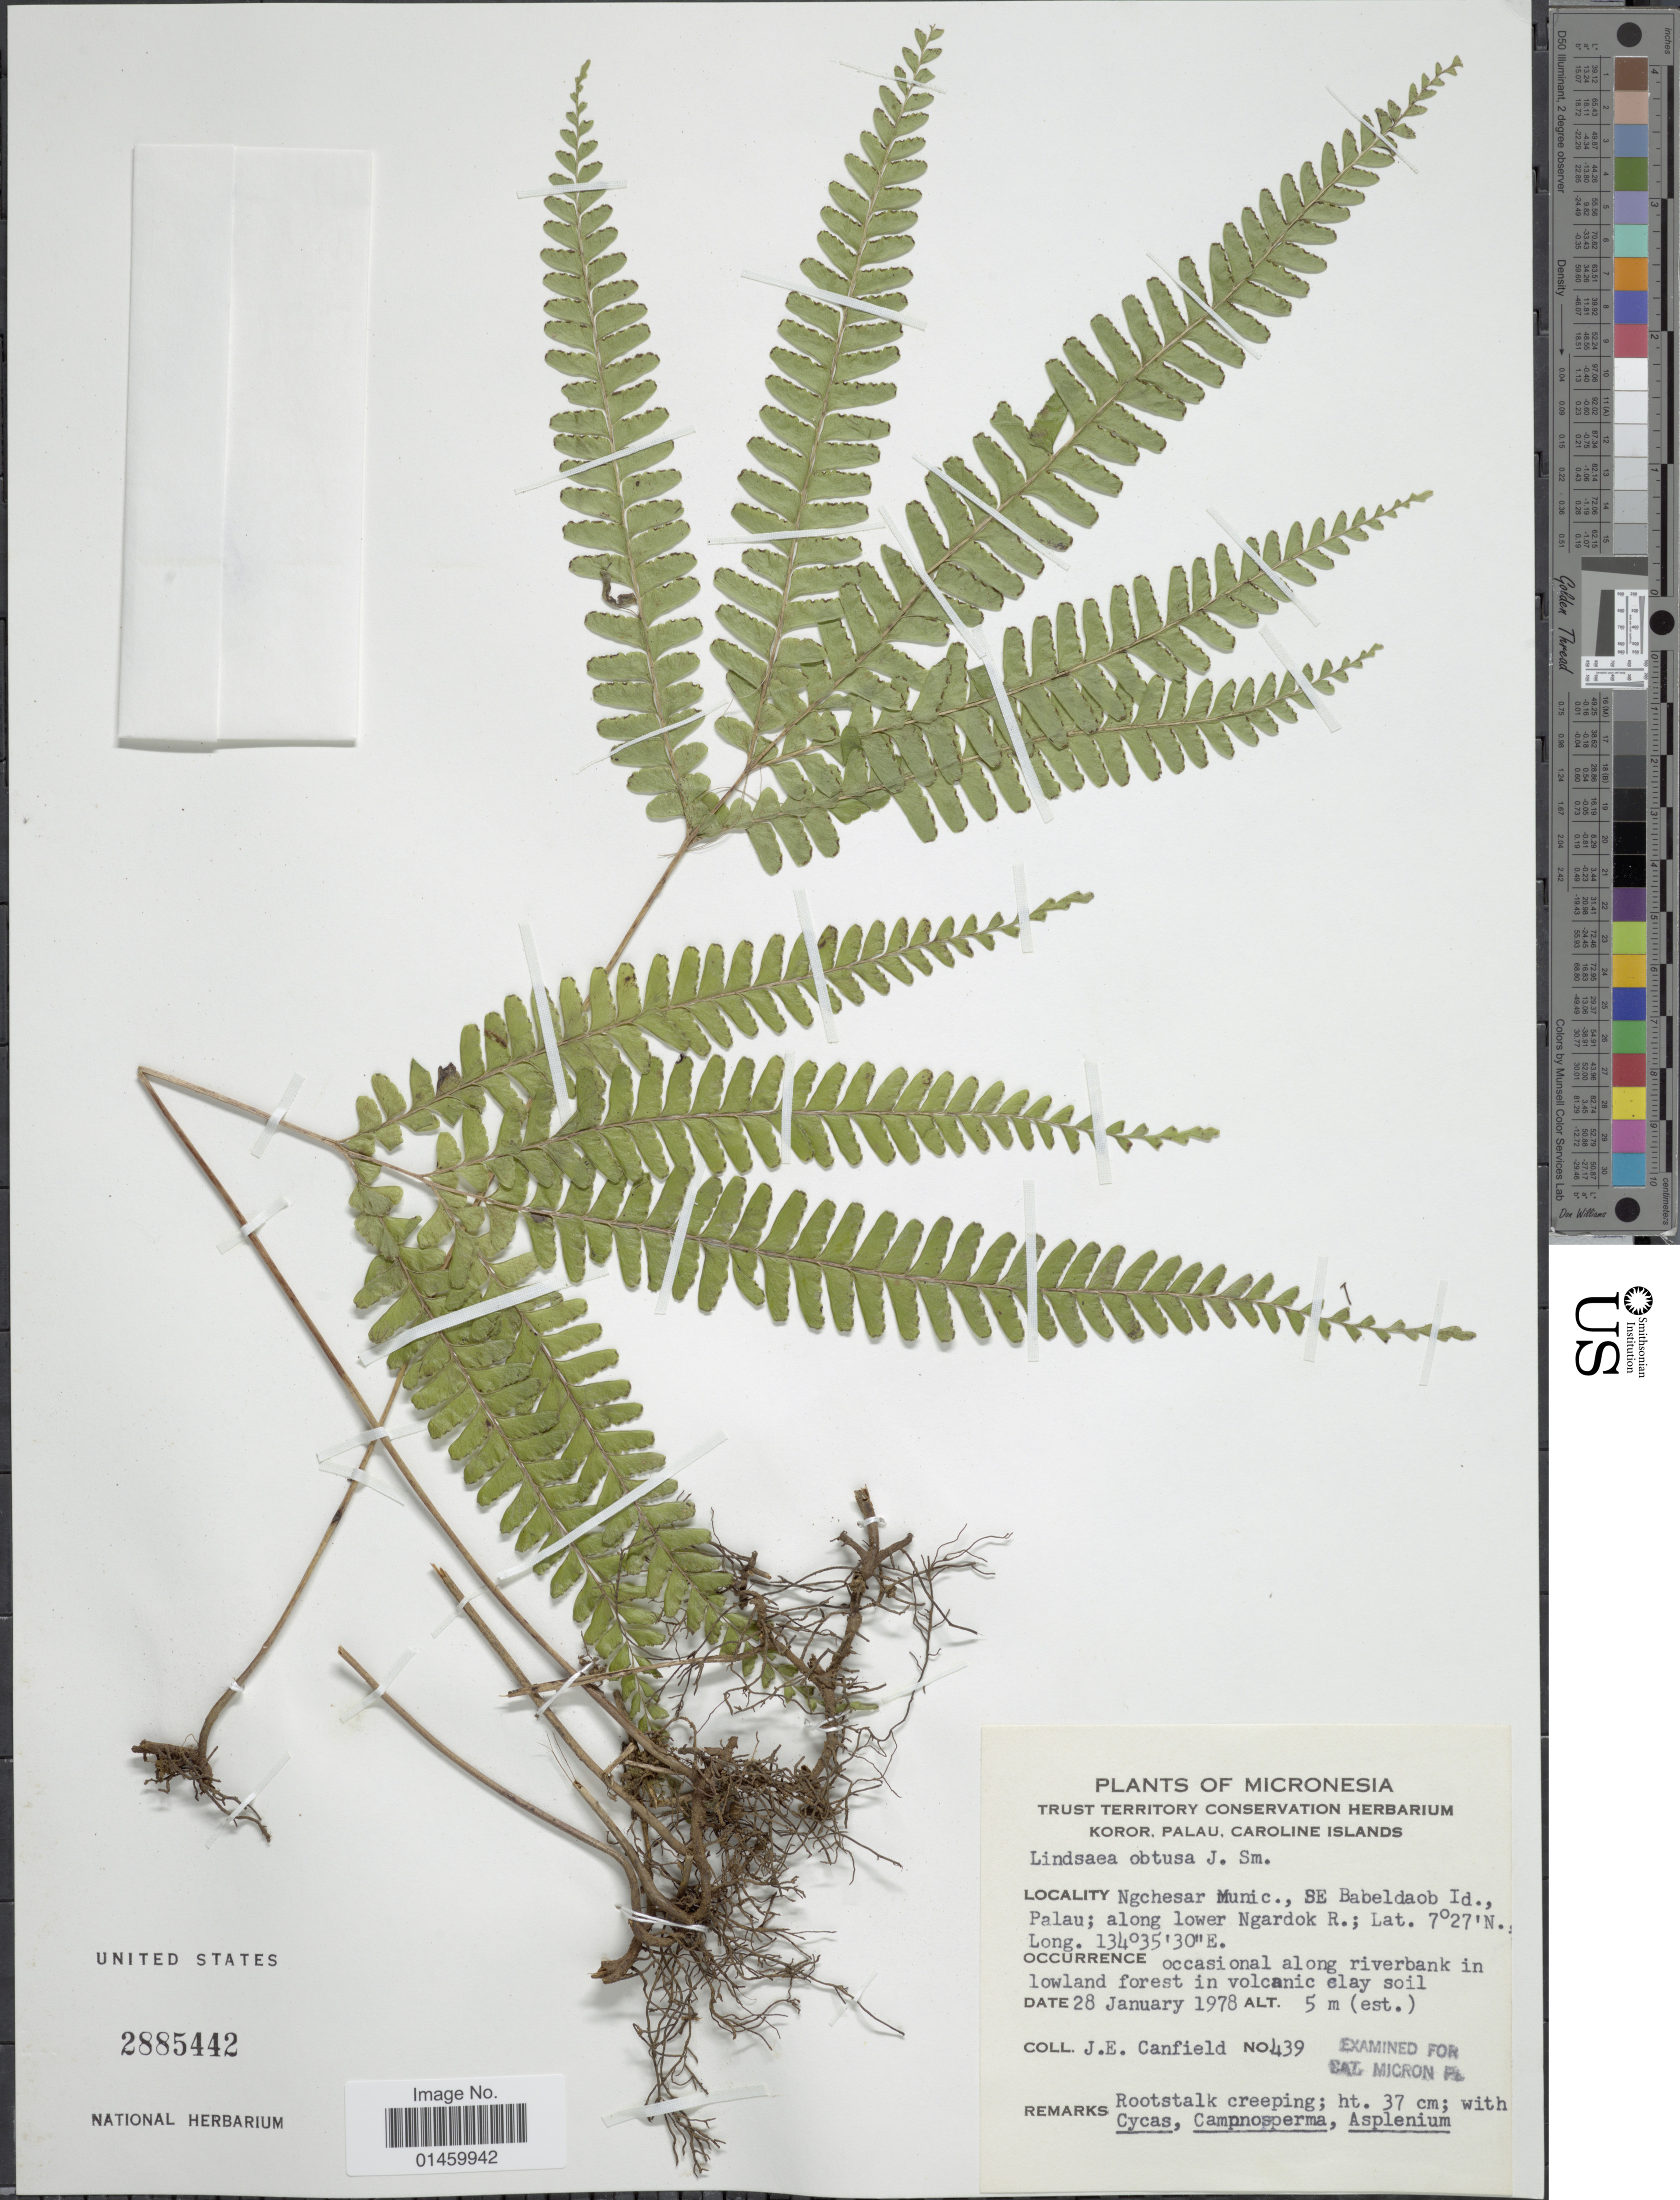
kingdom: Plantae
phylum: Tracheophyta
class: Polypodiopsida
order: Polypodiales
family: Lindsaeaceae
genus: Lindsaea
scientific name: Lindsaea obtusa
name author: J. Sm. ex Hook.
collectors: J. E. Canfield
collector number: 439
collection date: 1978-01-28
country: Palau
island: Babeldaob [Babelthuap]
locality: Micronesia. Ngchesar Munic., SE Babeldaob Id., Palau; along lower Ngardok R.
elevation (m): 5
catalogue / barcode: US 2885442